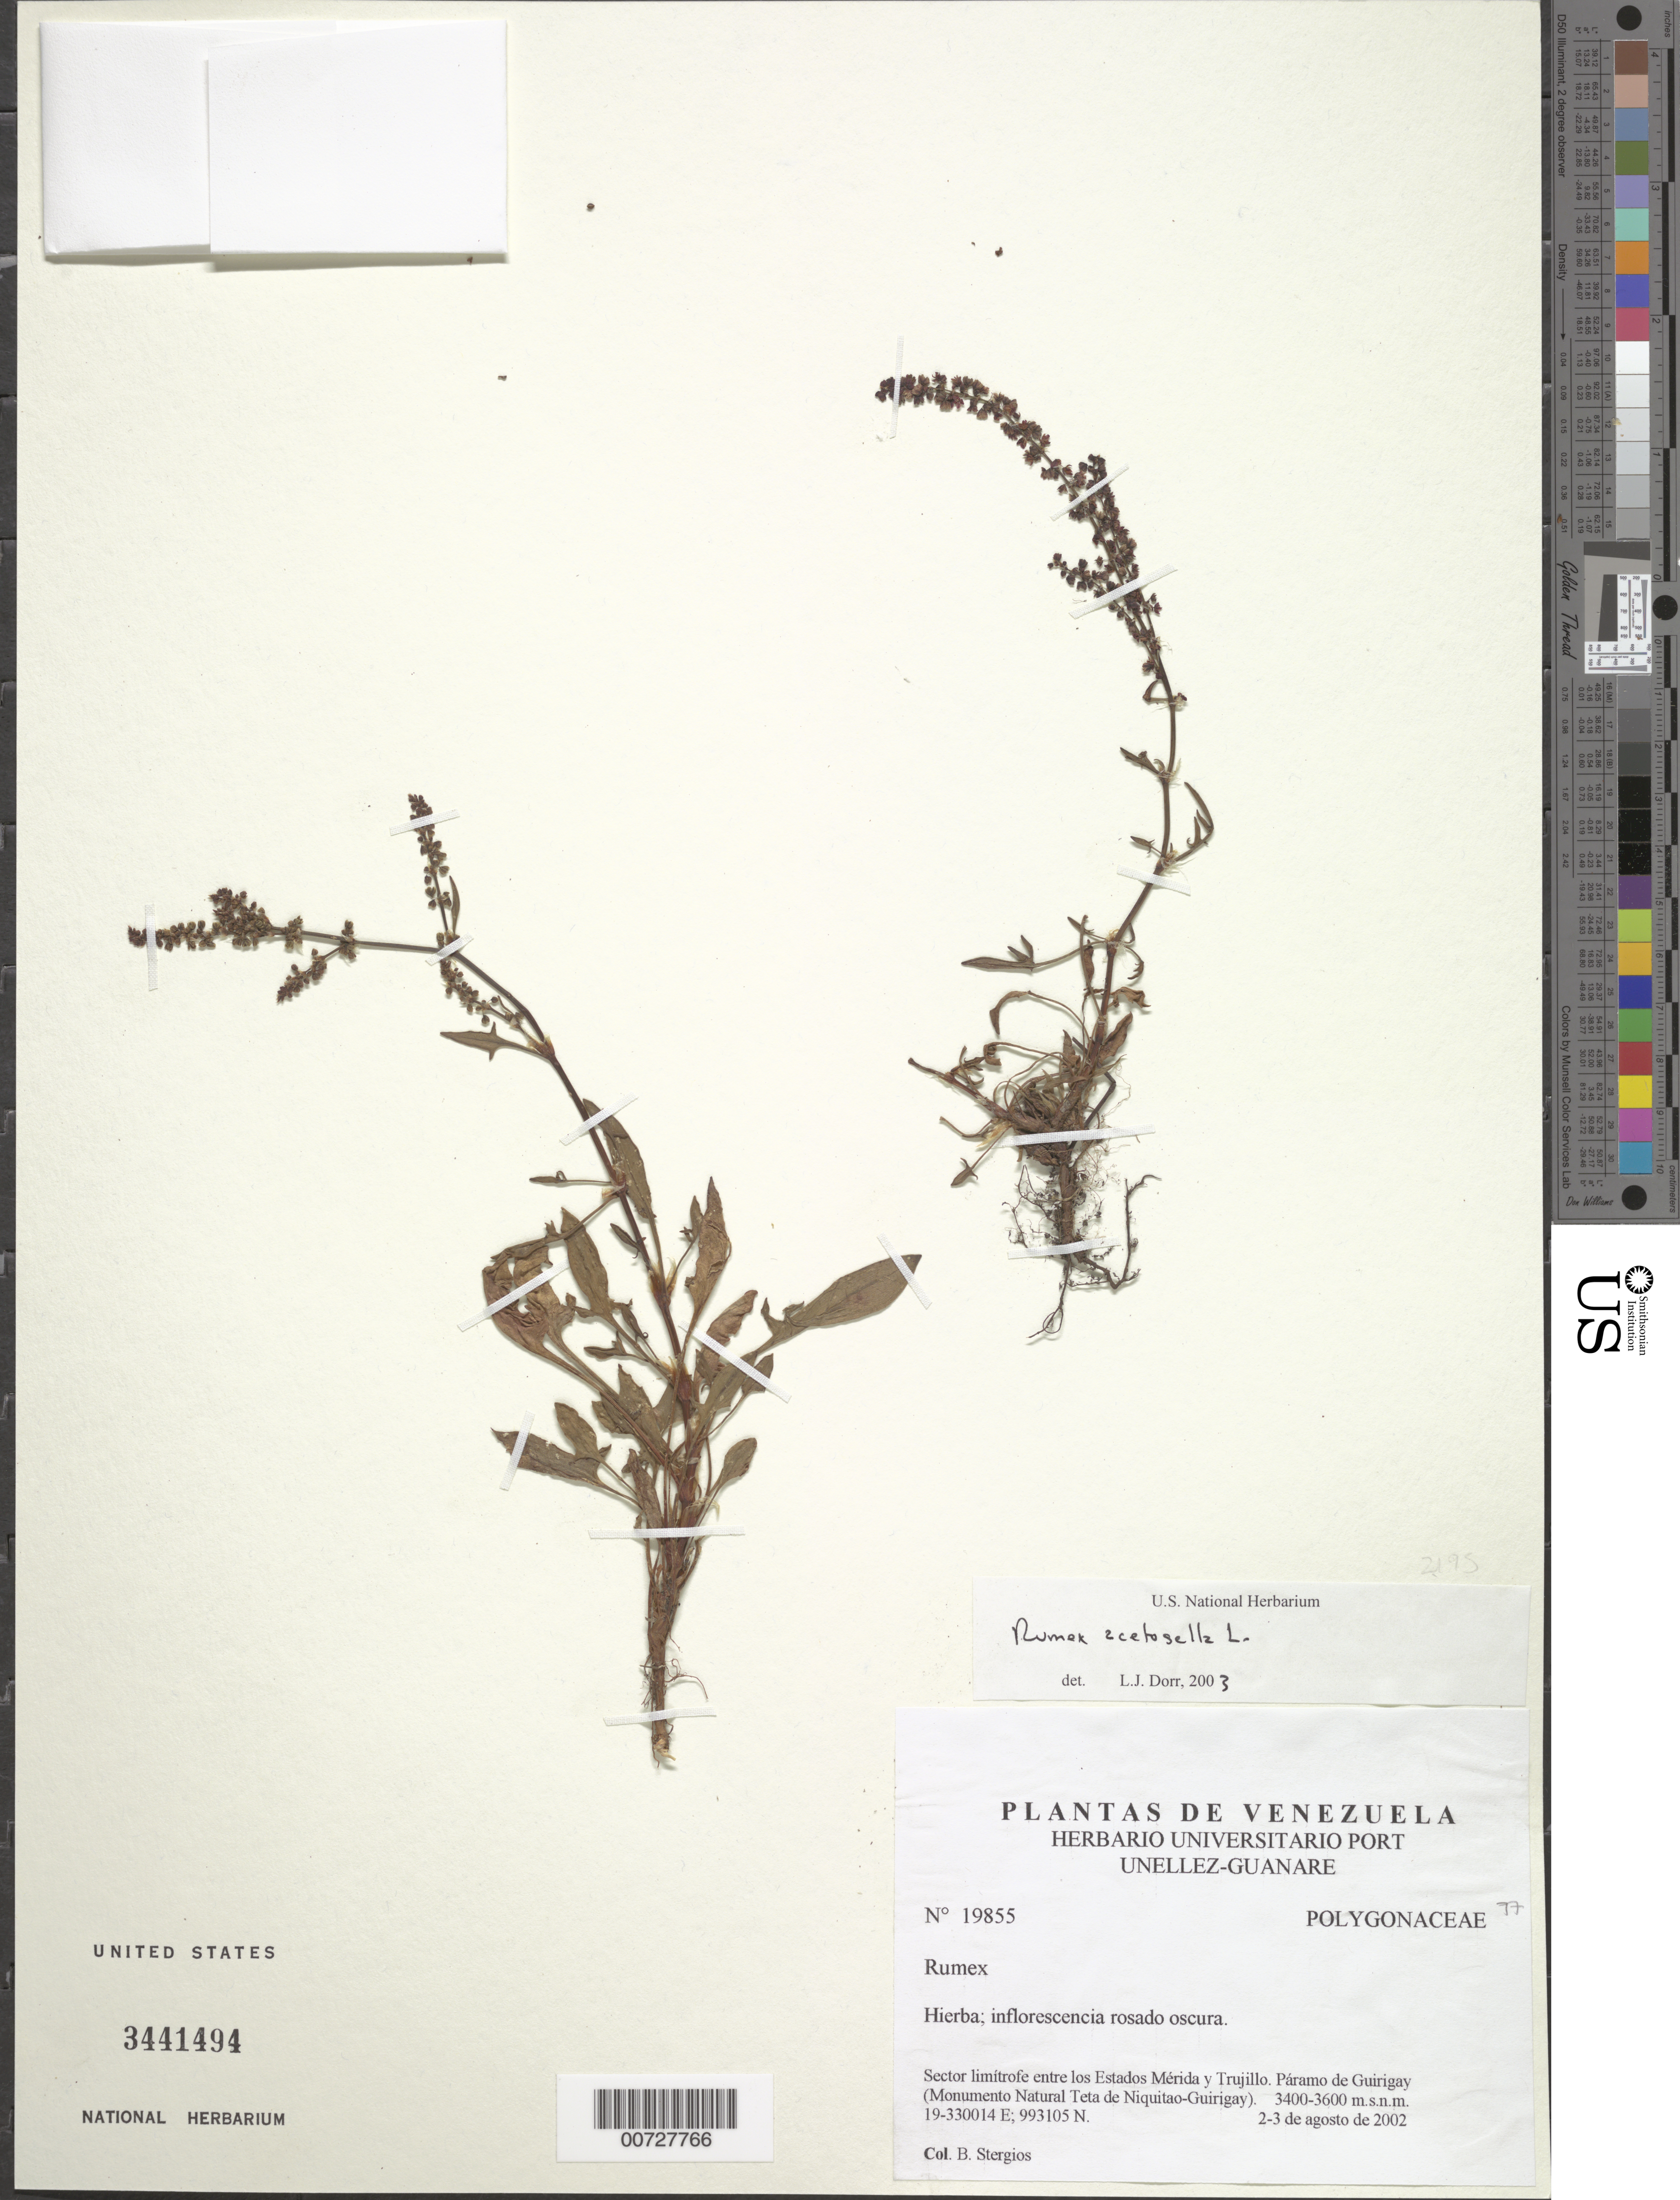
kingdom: Plantae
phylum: Tracheophyta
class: Magnoliopsida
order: Caryophyllales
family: Polygonaceae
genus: Rumex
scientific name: Rumex acetosella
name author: L.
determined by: Dorr, L. J., (BOT), Smithsonian Institution - National Museum of Natural History (UNITED STATES)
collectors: B. G. Stergios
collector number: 19855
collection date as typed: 02 Aug 2002 to 03 Aug 2002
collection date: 2002-08-02/2002-08-03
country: Venezuela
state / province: Trujillo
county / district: Boconó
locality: Páramo de Guirigay (Monumento Natural Teta de Niquitao-Guirigay). Sector limítrofe entre los Estados Mérida y Trujillo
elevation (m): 3400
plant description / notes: PORT, US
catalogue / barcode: US 3441494